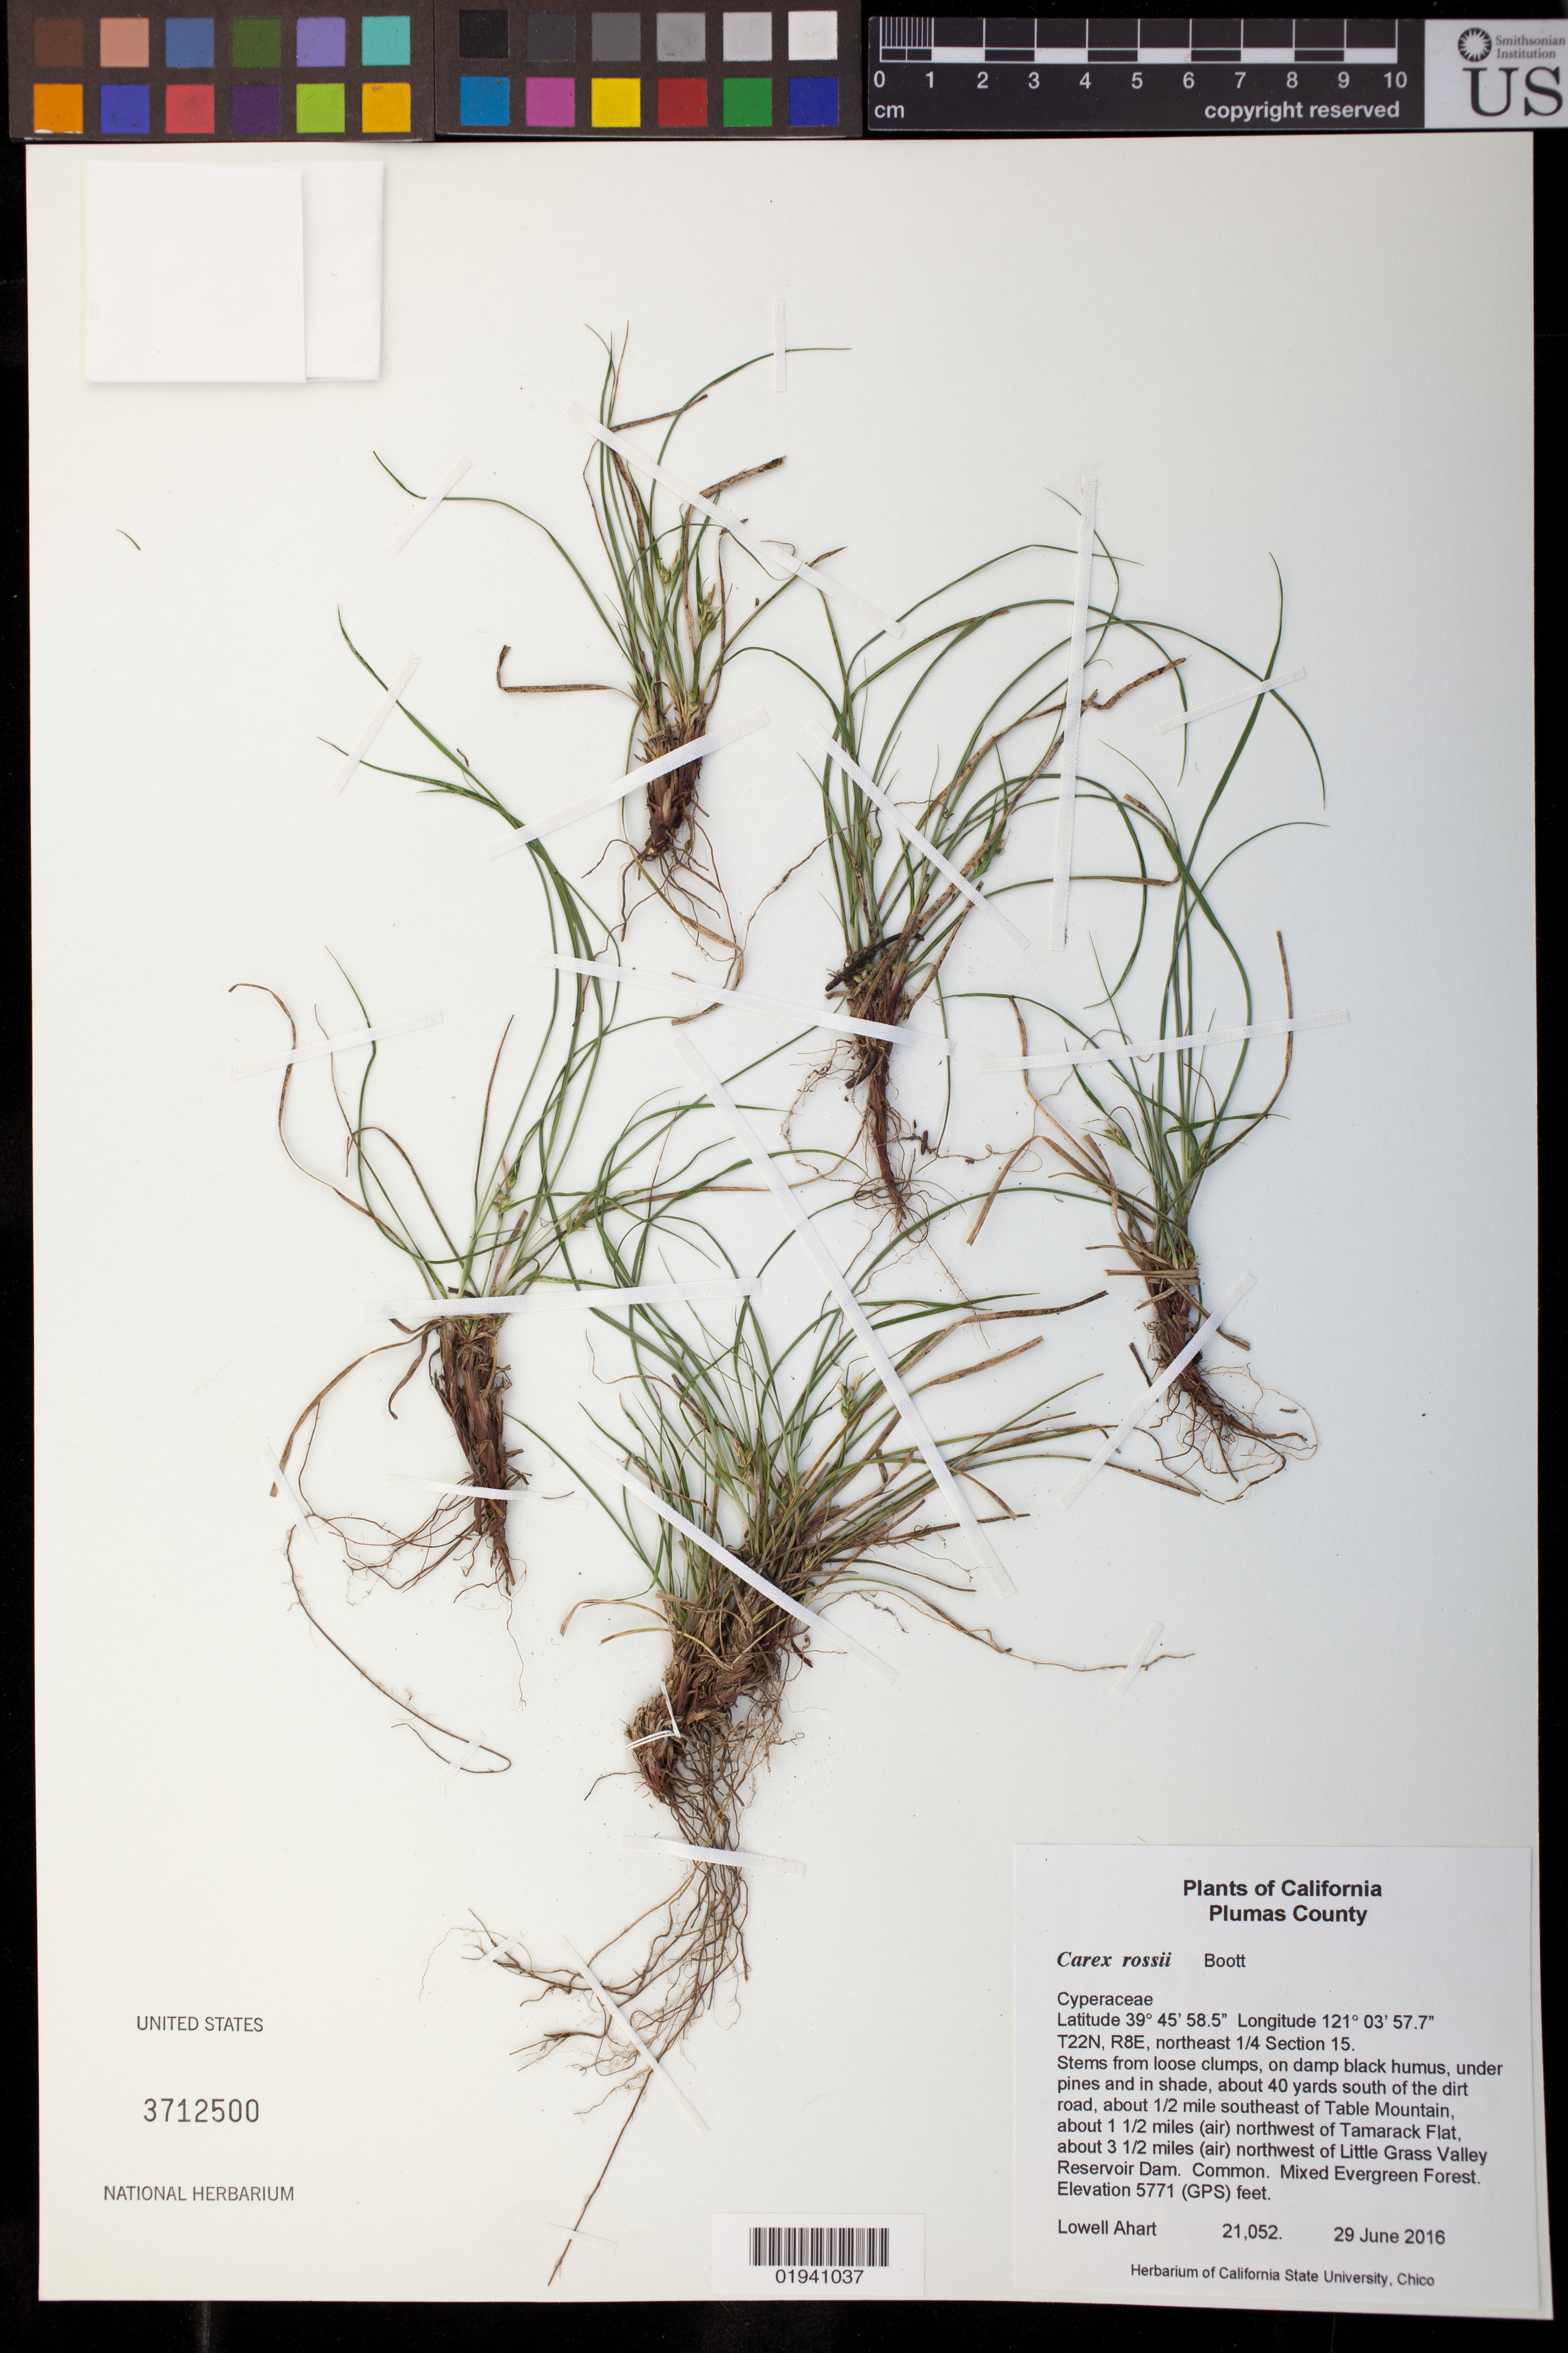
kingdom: Plantae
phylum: Tracheophyta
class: Liliopsida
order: Poales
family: Cyperaceae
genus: Carex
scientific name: Carex rossii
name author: Boott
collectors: L. Ahart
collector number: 21052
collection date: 2016-06-29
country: United States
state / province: California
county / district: Modoc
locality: T22N, R8E, northeast 1/4 section 15. About 40 yards south of dirt road, about 1/2 mile southeast of Table Mountain, about 1/2 miles (air) northwest of Tamarack Flat, about 3.5 miles (air) northwest of Little Grass Valley Reservoir Dam.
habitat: on damp black humus, under pines and in shade, mixed evergreen forest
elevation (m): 1759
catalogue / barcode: US 3712500